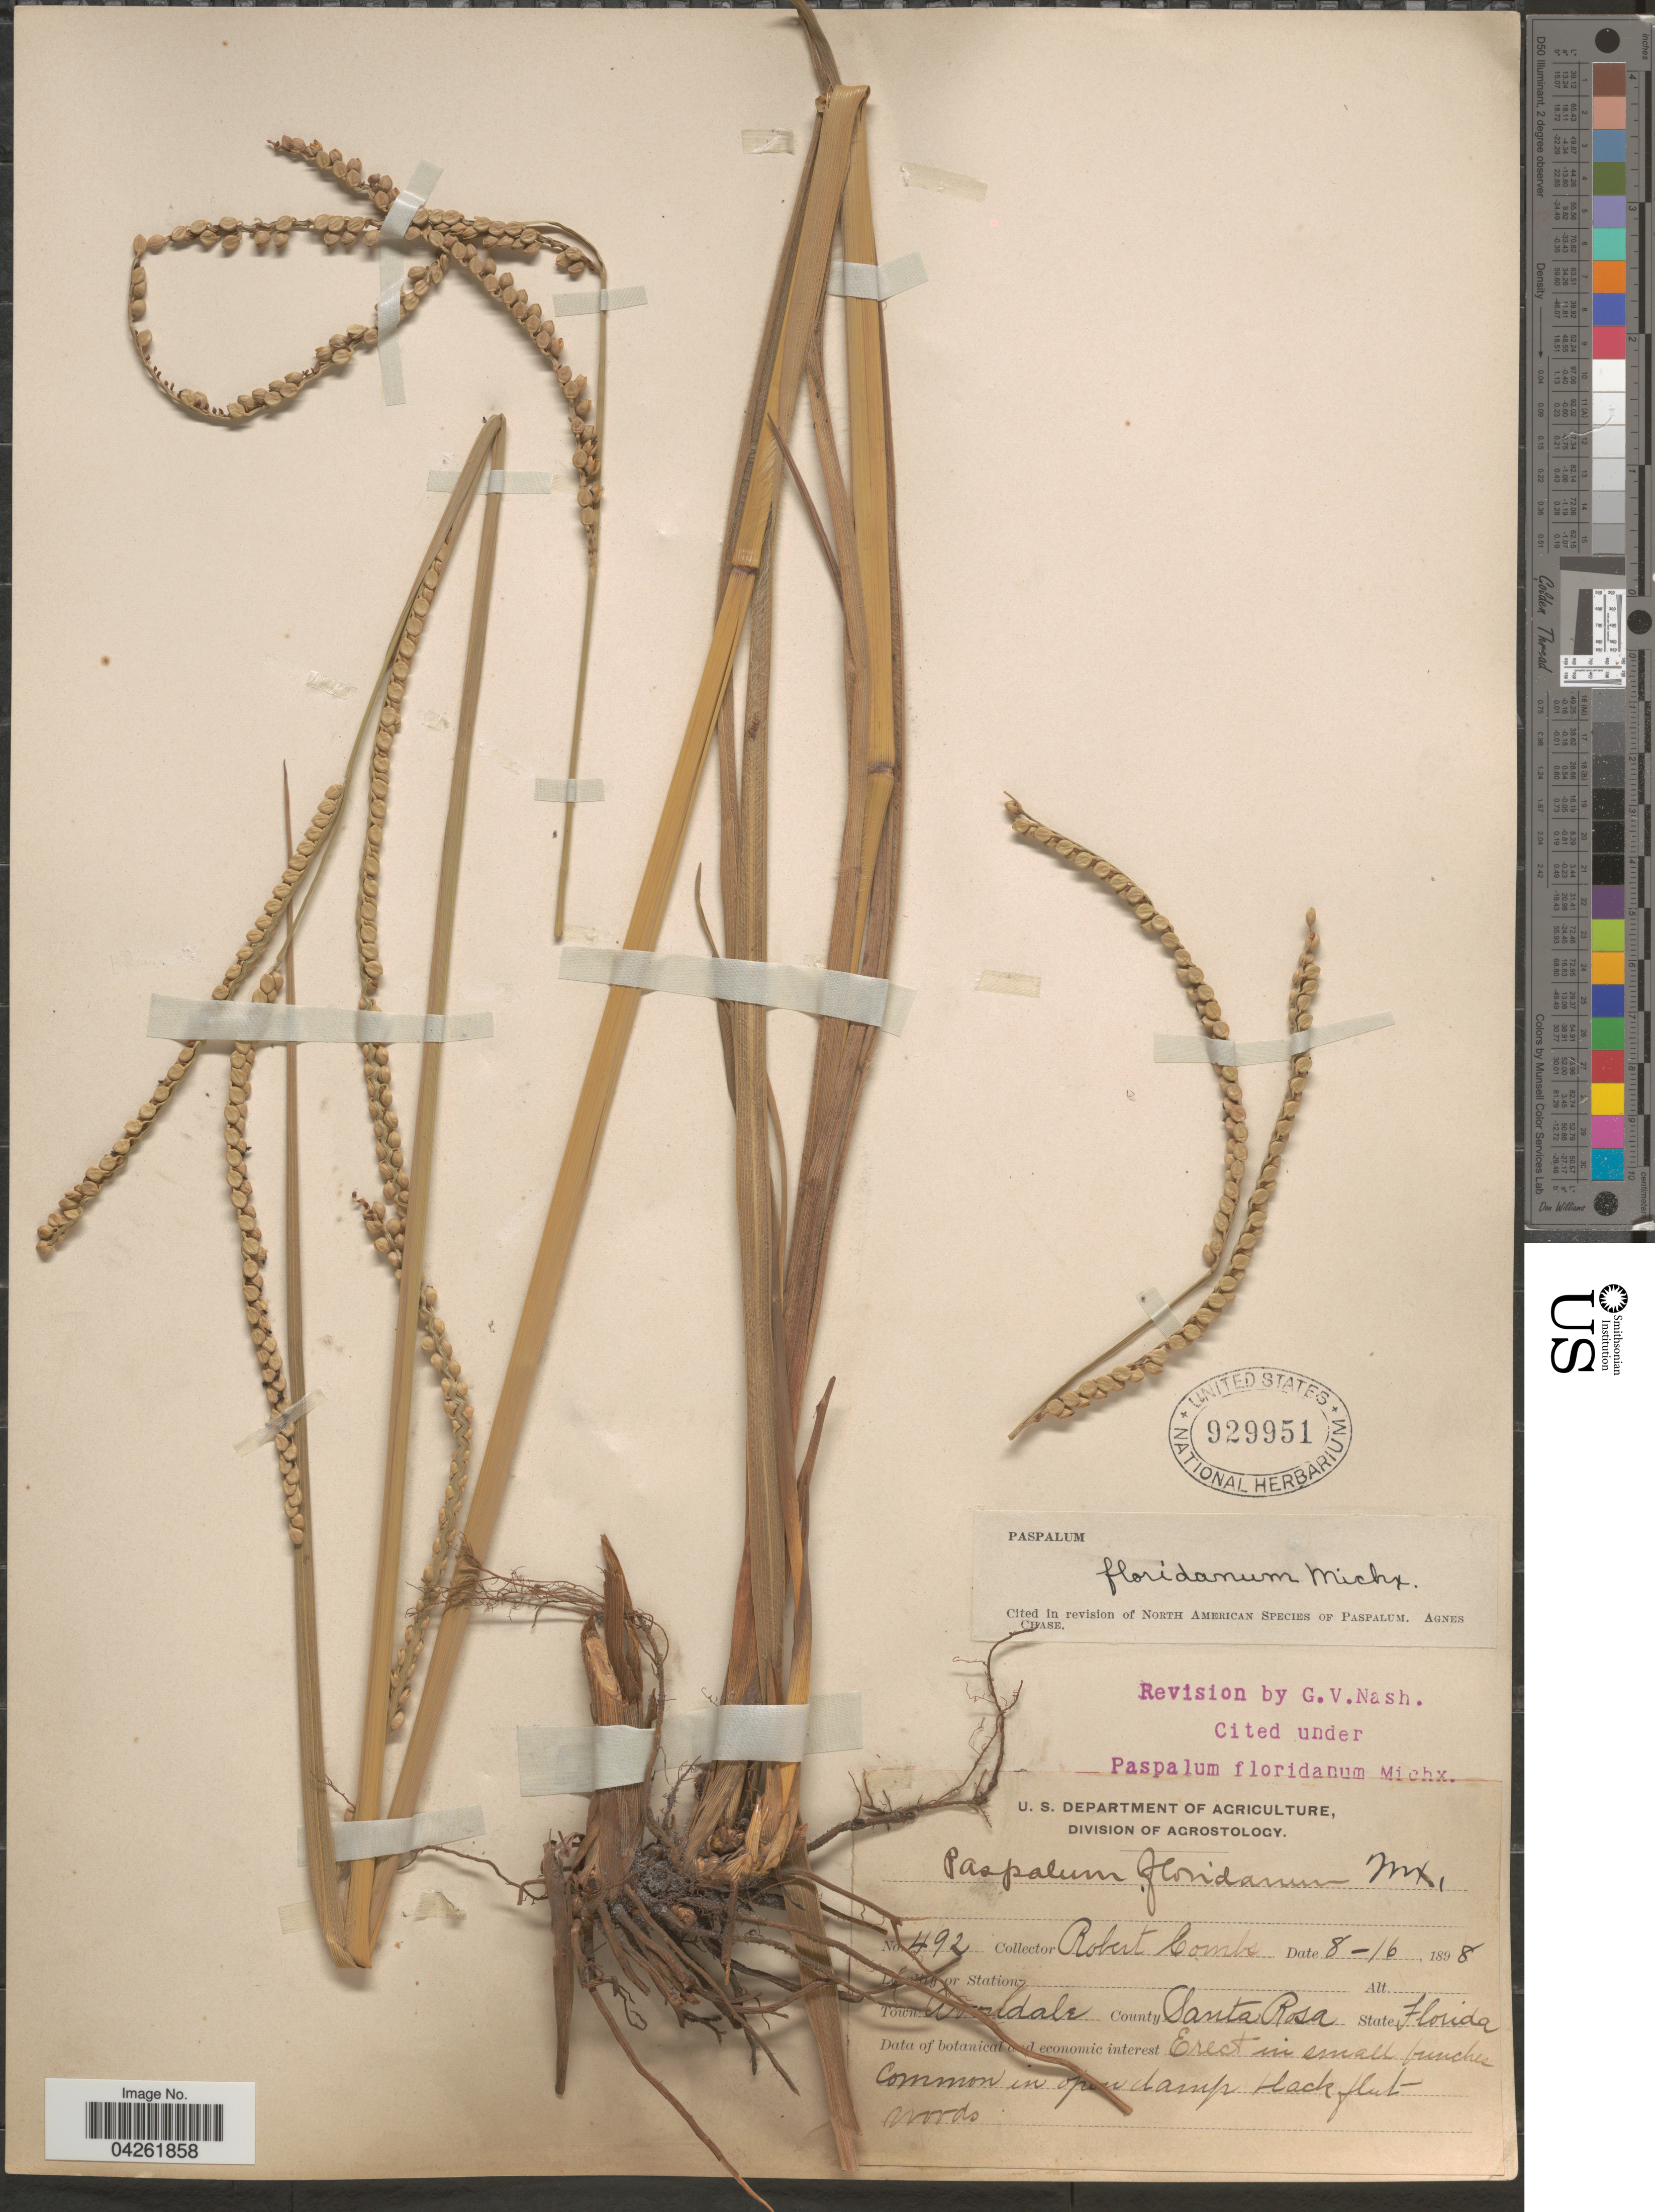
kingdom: Plantae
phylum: Tracheophyta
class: Liliopsida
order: Poales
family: Poaceae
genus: Paspalum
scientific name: Paspalum floridanum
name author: Michx.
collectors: R. Combs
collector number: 492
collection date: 1898-08-16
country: United States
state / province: Florida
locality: Town Avondale. County Santa Rosa.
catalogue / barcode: US 929951